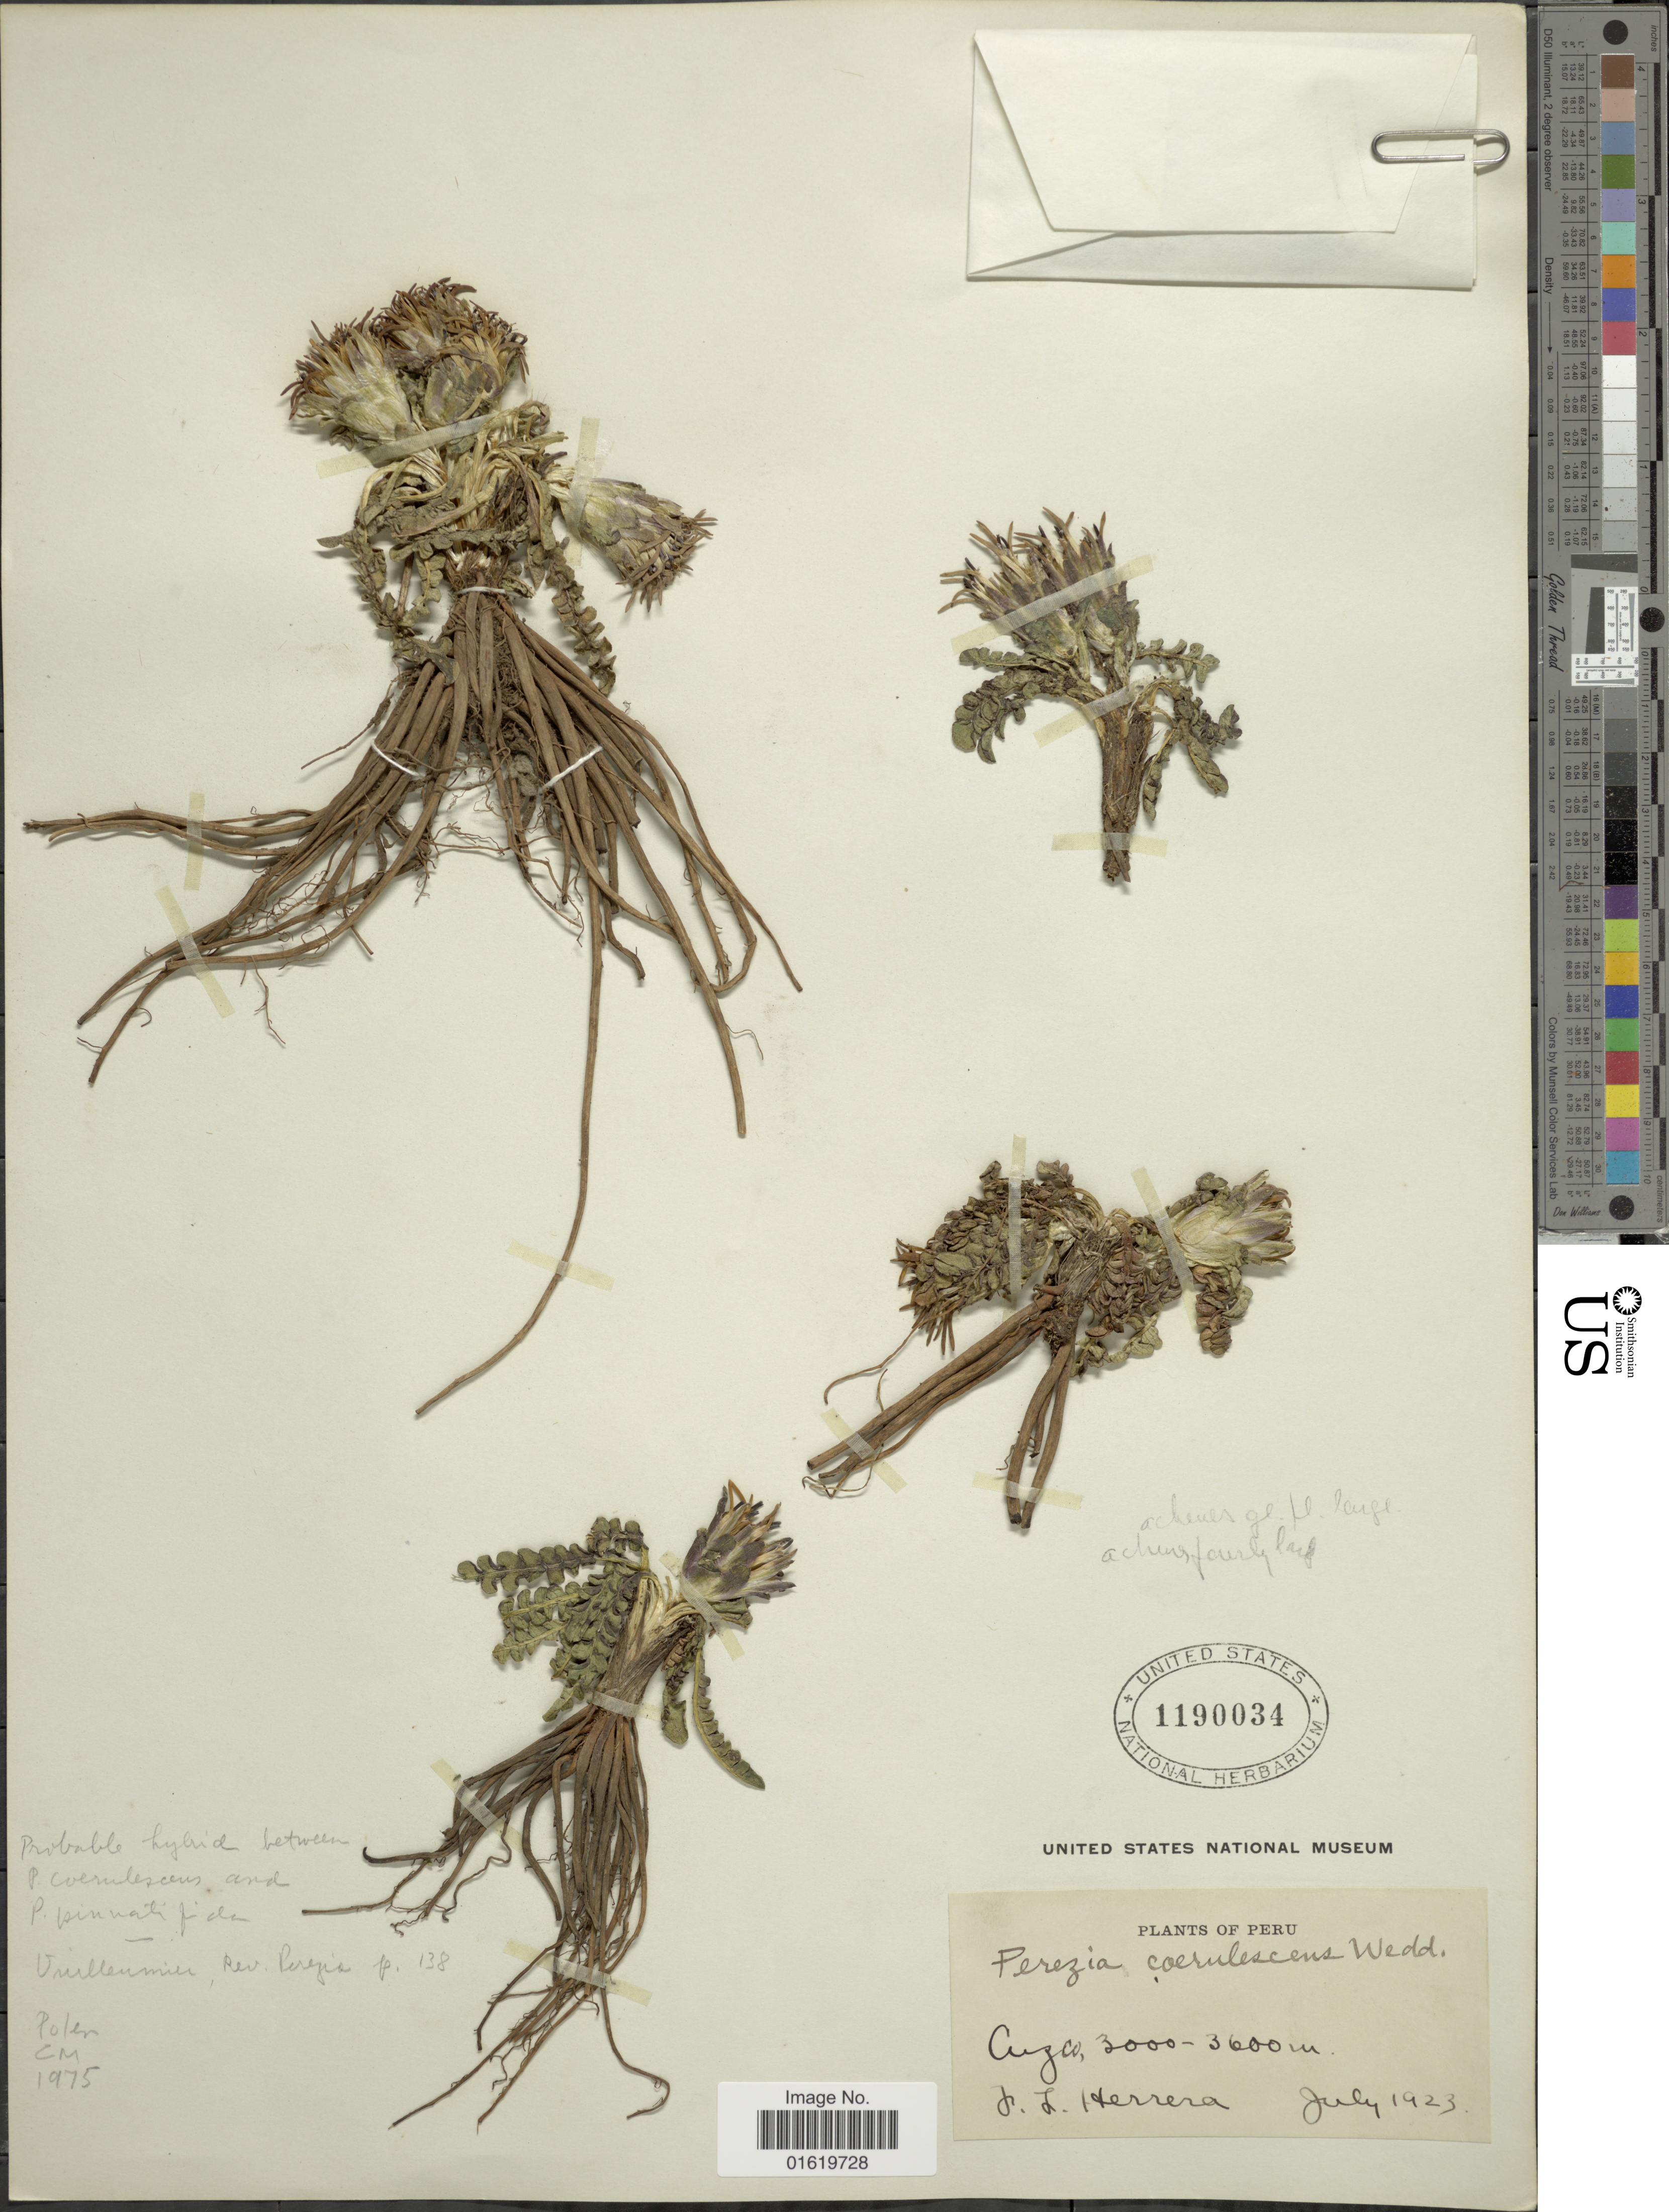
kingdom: Plantae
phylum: Tracheophyta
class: Magnoliopsida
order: Asterales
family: Asteraceae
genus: Perezia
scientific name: Perezia pinnatifida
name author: (Humb. & Bonpl.) Wedd.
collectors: J. L. Herrera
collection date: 1923-07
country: Peru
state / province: Cusco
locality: Cuzco.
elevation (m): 3000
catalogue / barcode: US 1190034